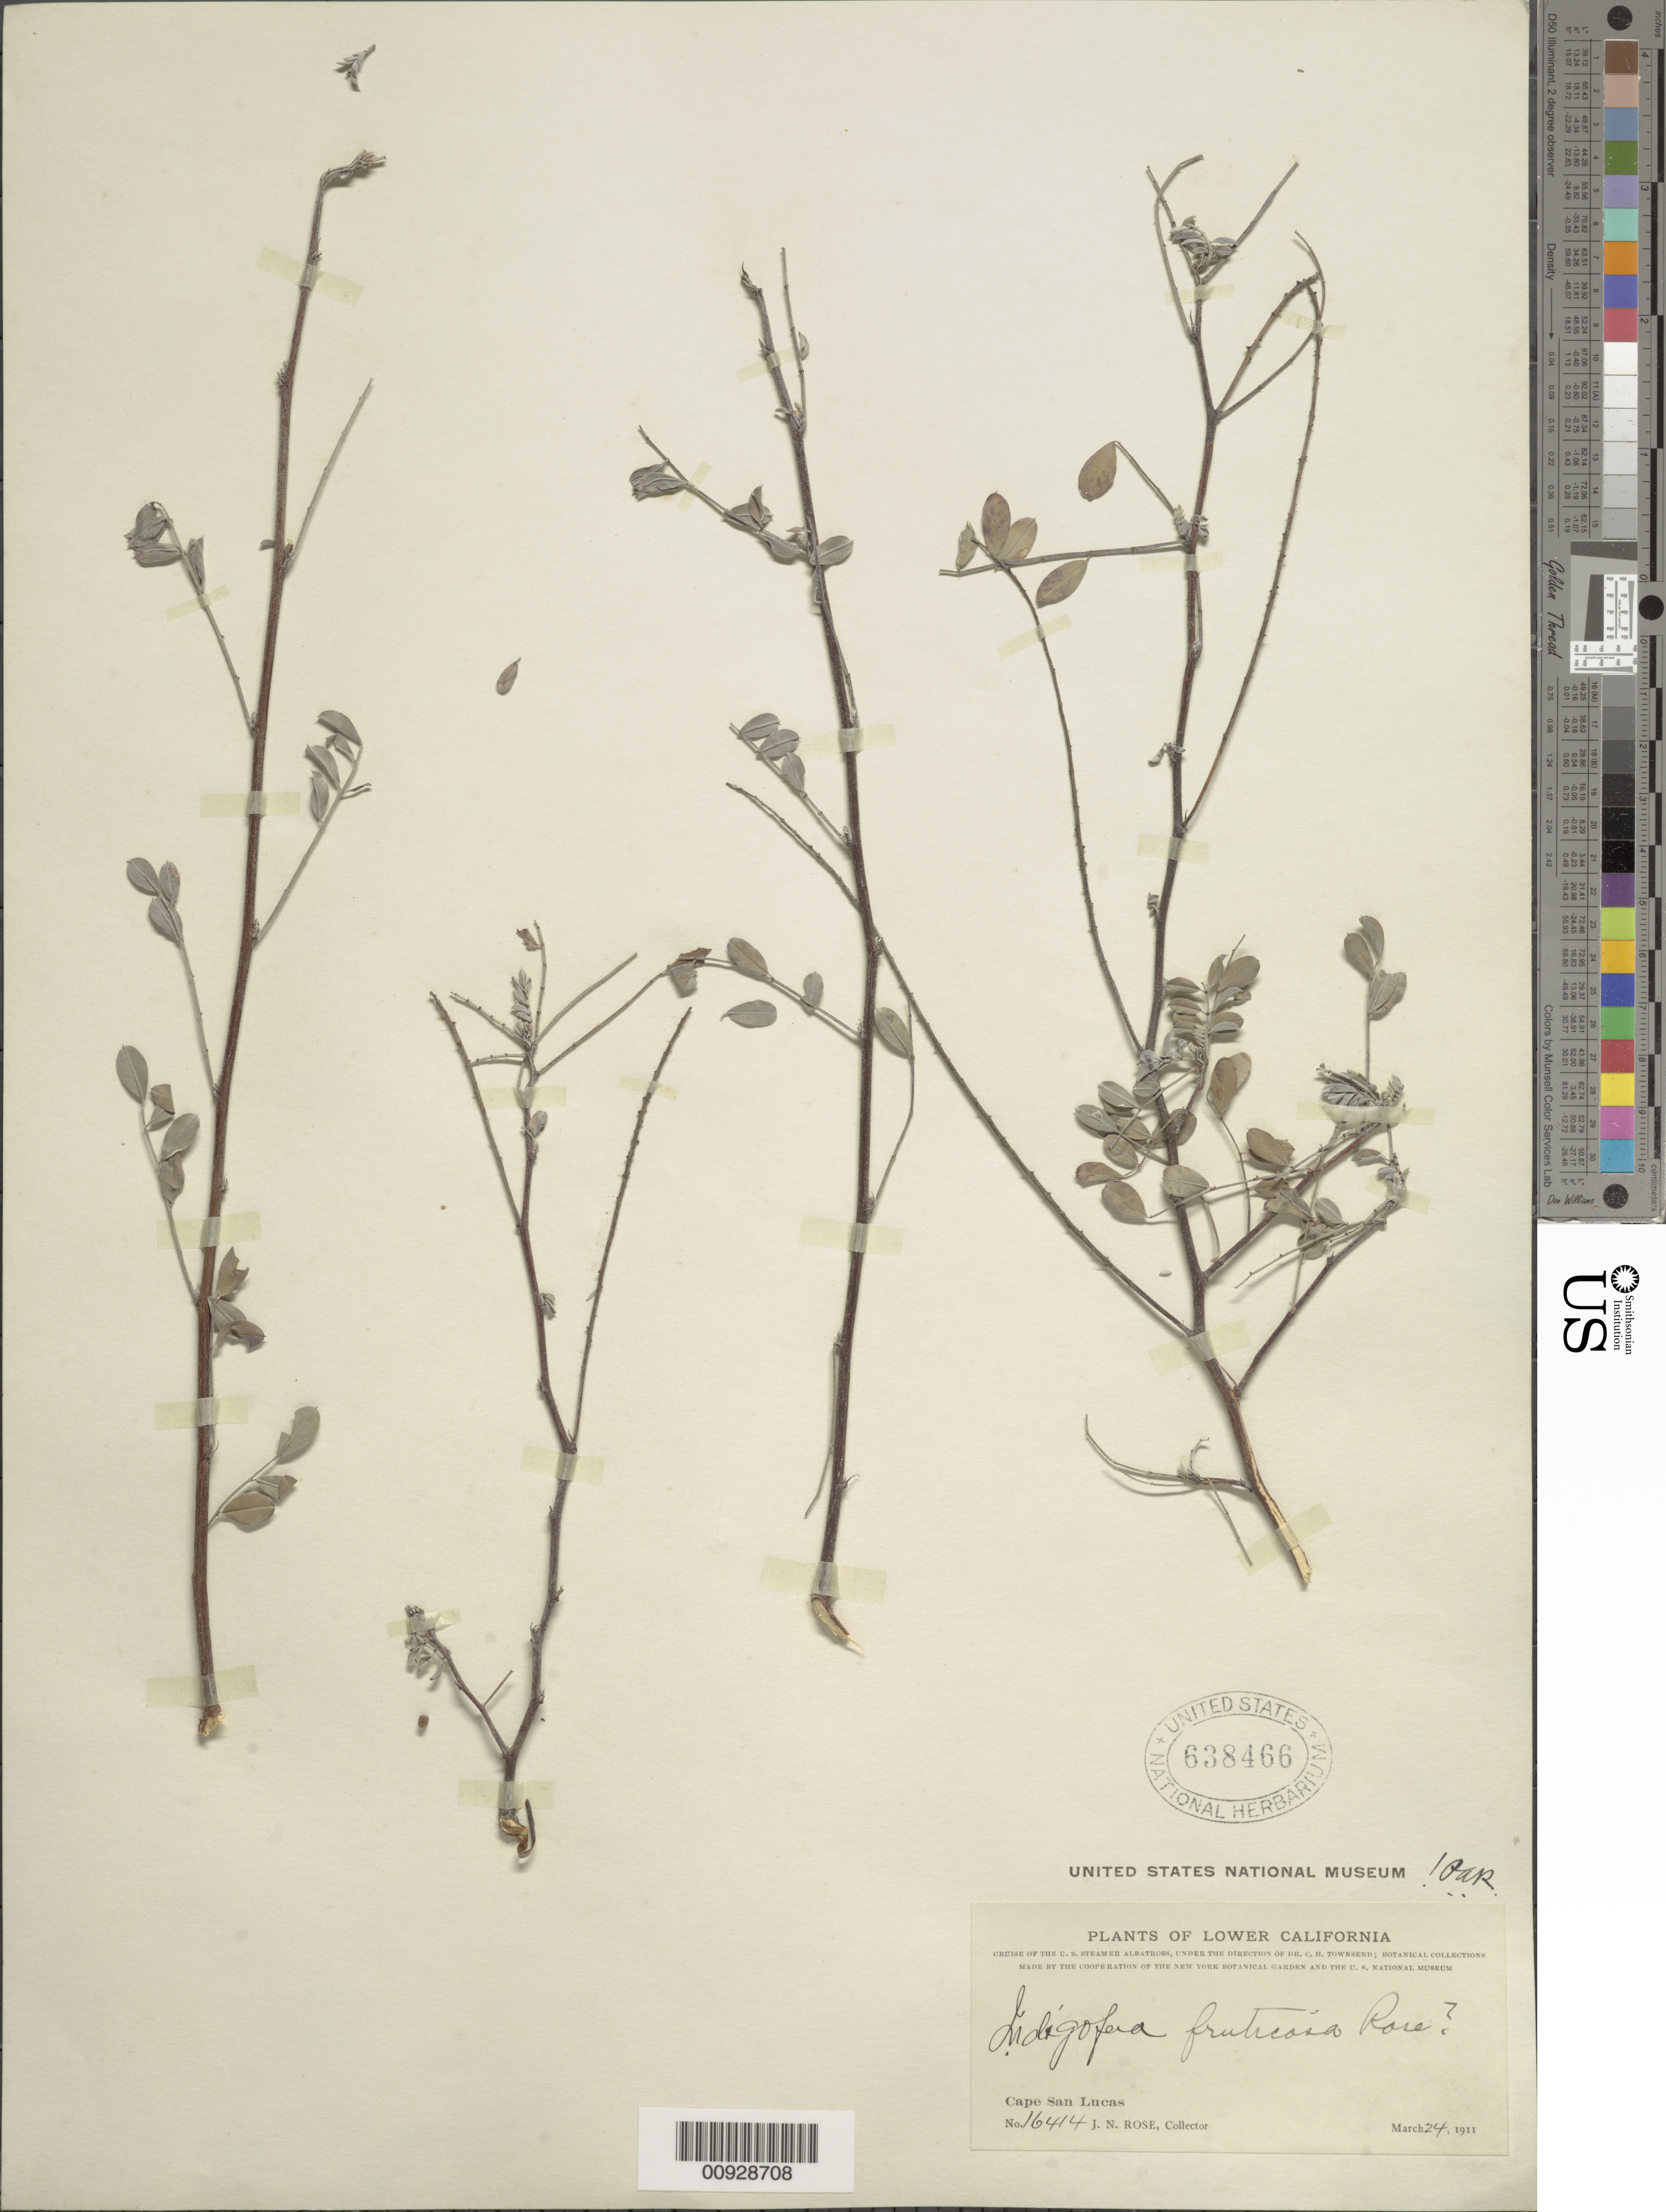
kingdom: Plantae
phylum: Tracheophyta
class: Magnoliopsida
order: Fabales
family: Fabaceae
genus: Indigofera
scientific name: Indigofera fruticosa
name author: Rose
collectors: J. N. Rose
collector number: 16414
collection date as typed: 24 Mar 1911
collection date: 1911-03-24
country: Mexico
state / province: Baja California Sur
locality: Cape San Lucas, Lower California.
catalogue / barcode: US 638466